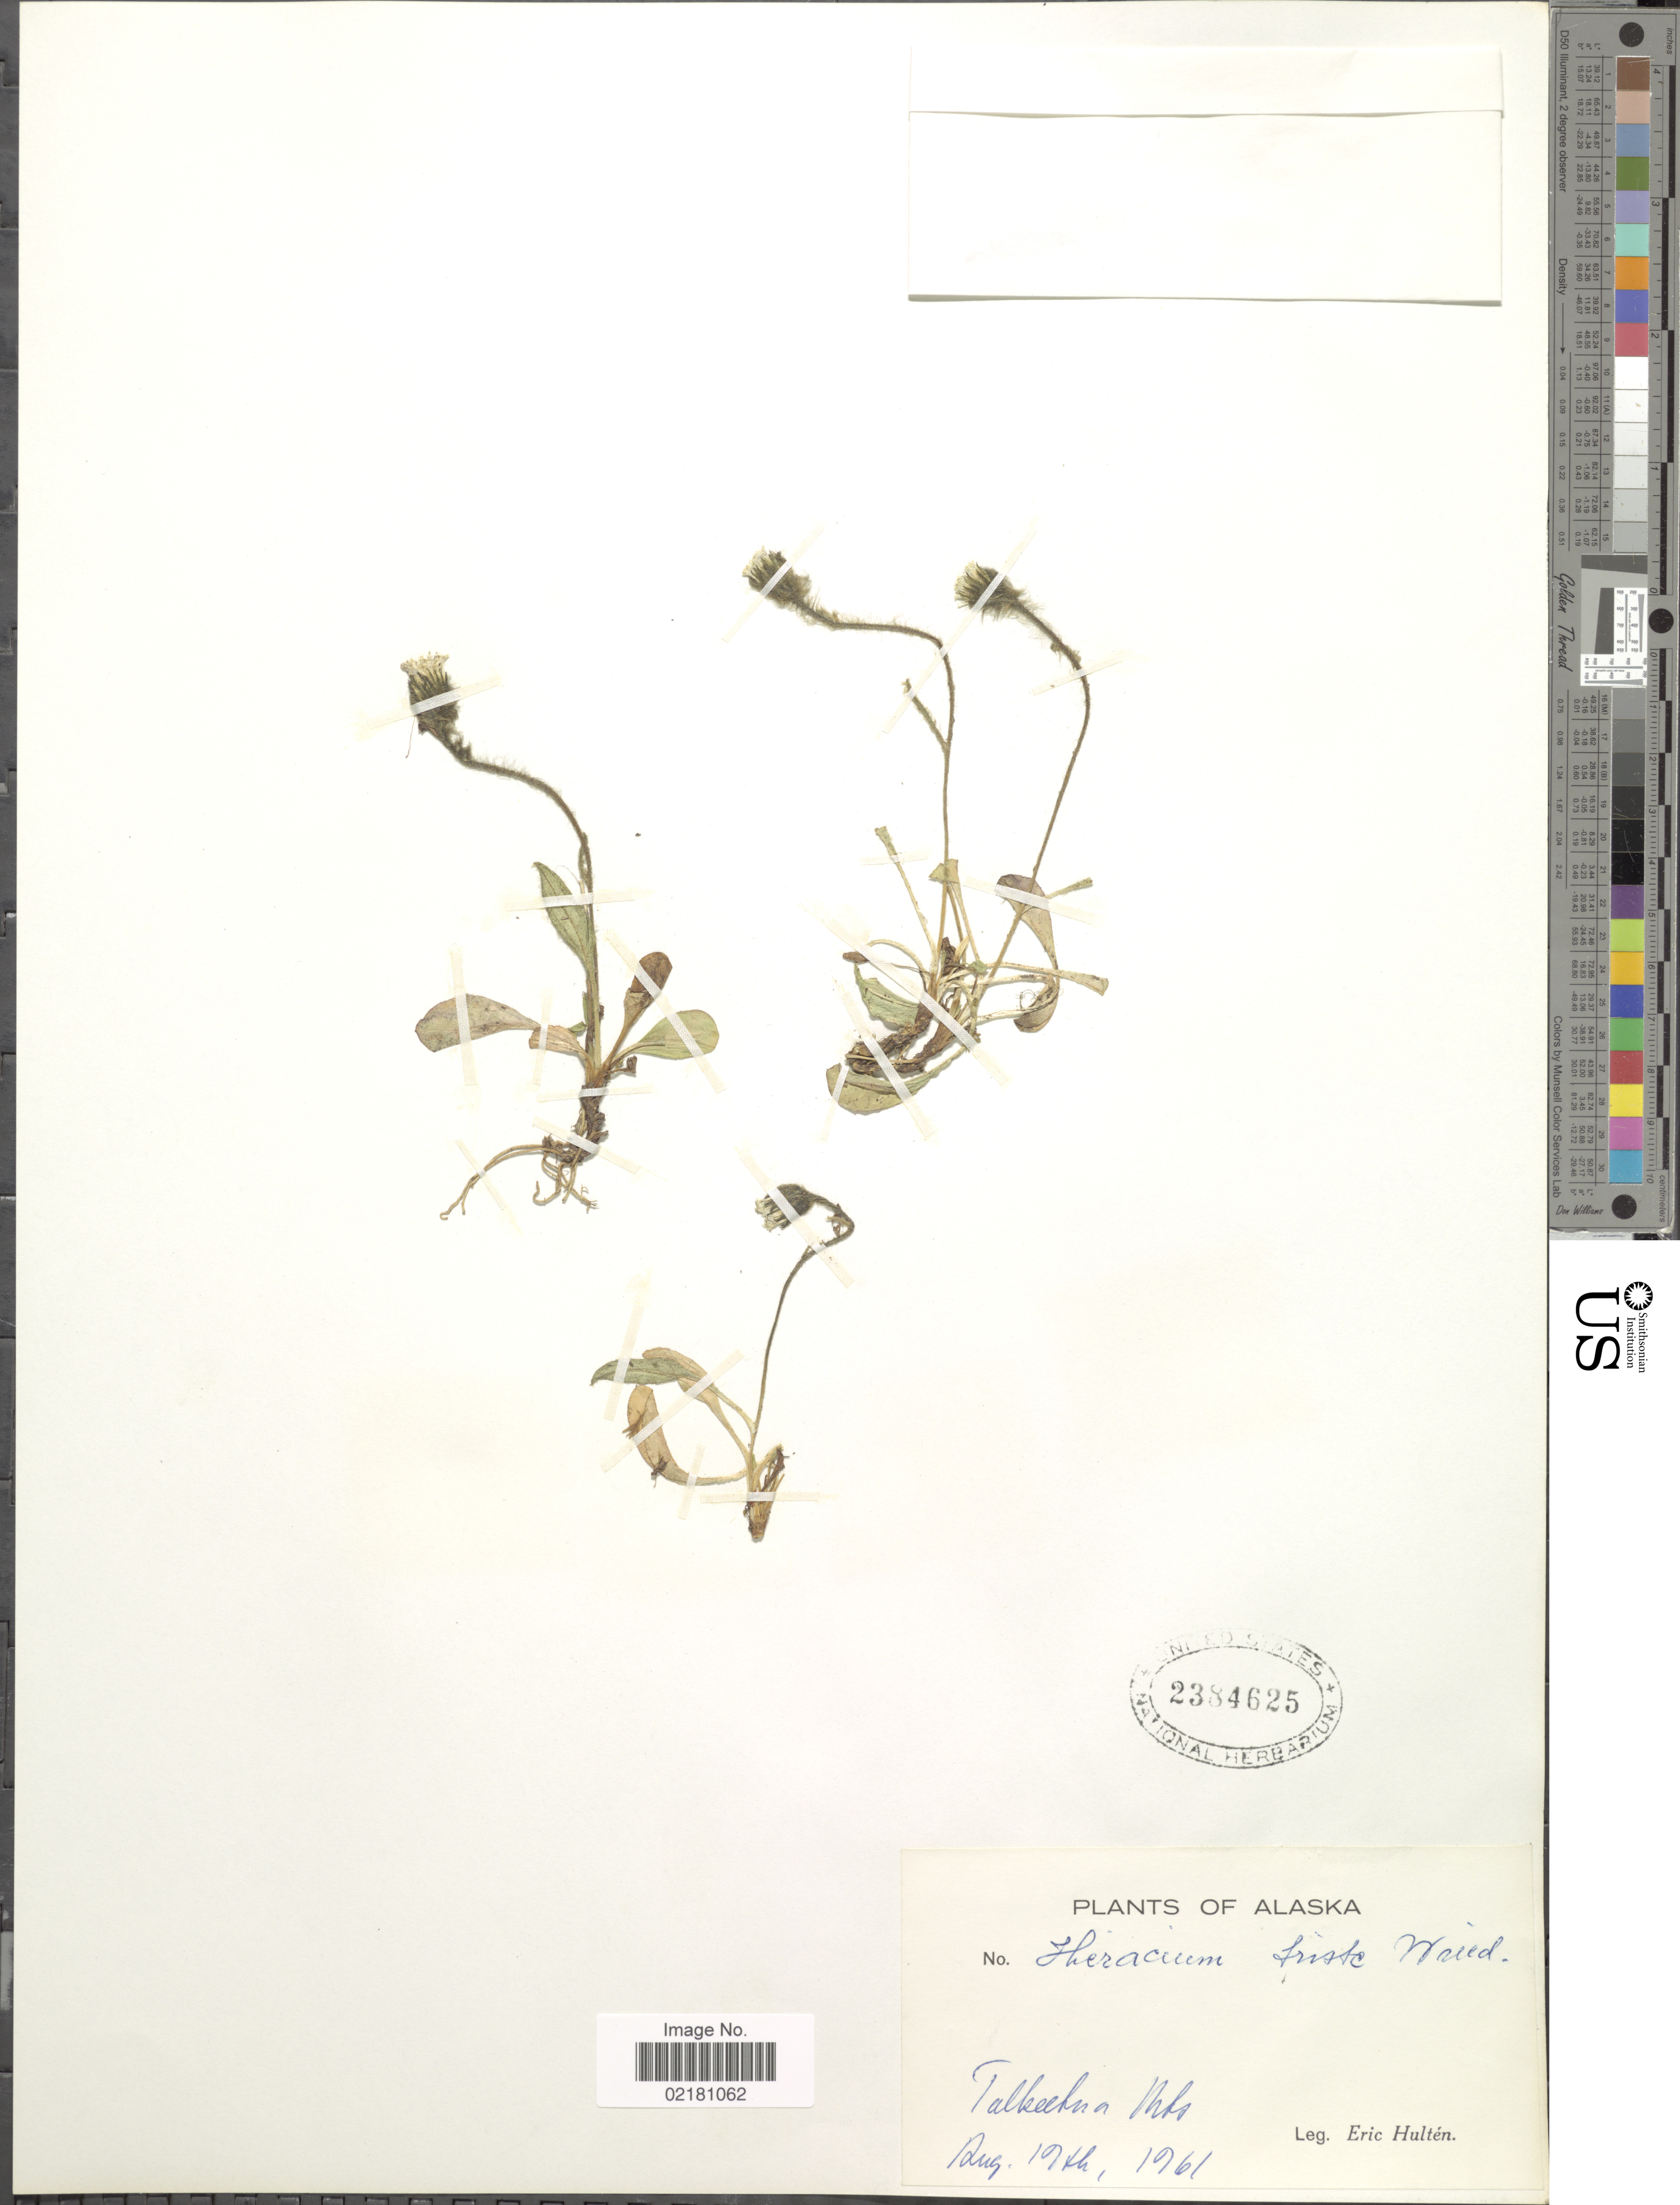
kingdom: Plantae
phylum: Tracheophyta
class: Magnoliopsida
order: Asterales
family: Asteraceae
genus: Hieracium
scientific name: Hieracium triste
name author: Willd. ex Spreng.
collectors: E. G. Hultén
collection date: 1961-08-19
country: United States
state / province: Alaska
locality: Talkeekua Mts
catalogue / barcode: US 2384625